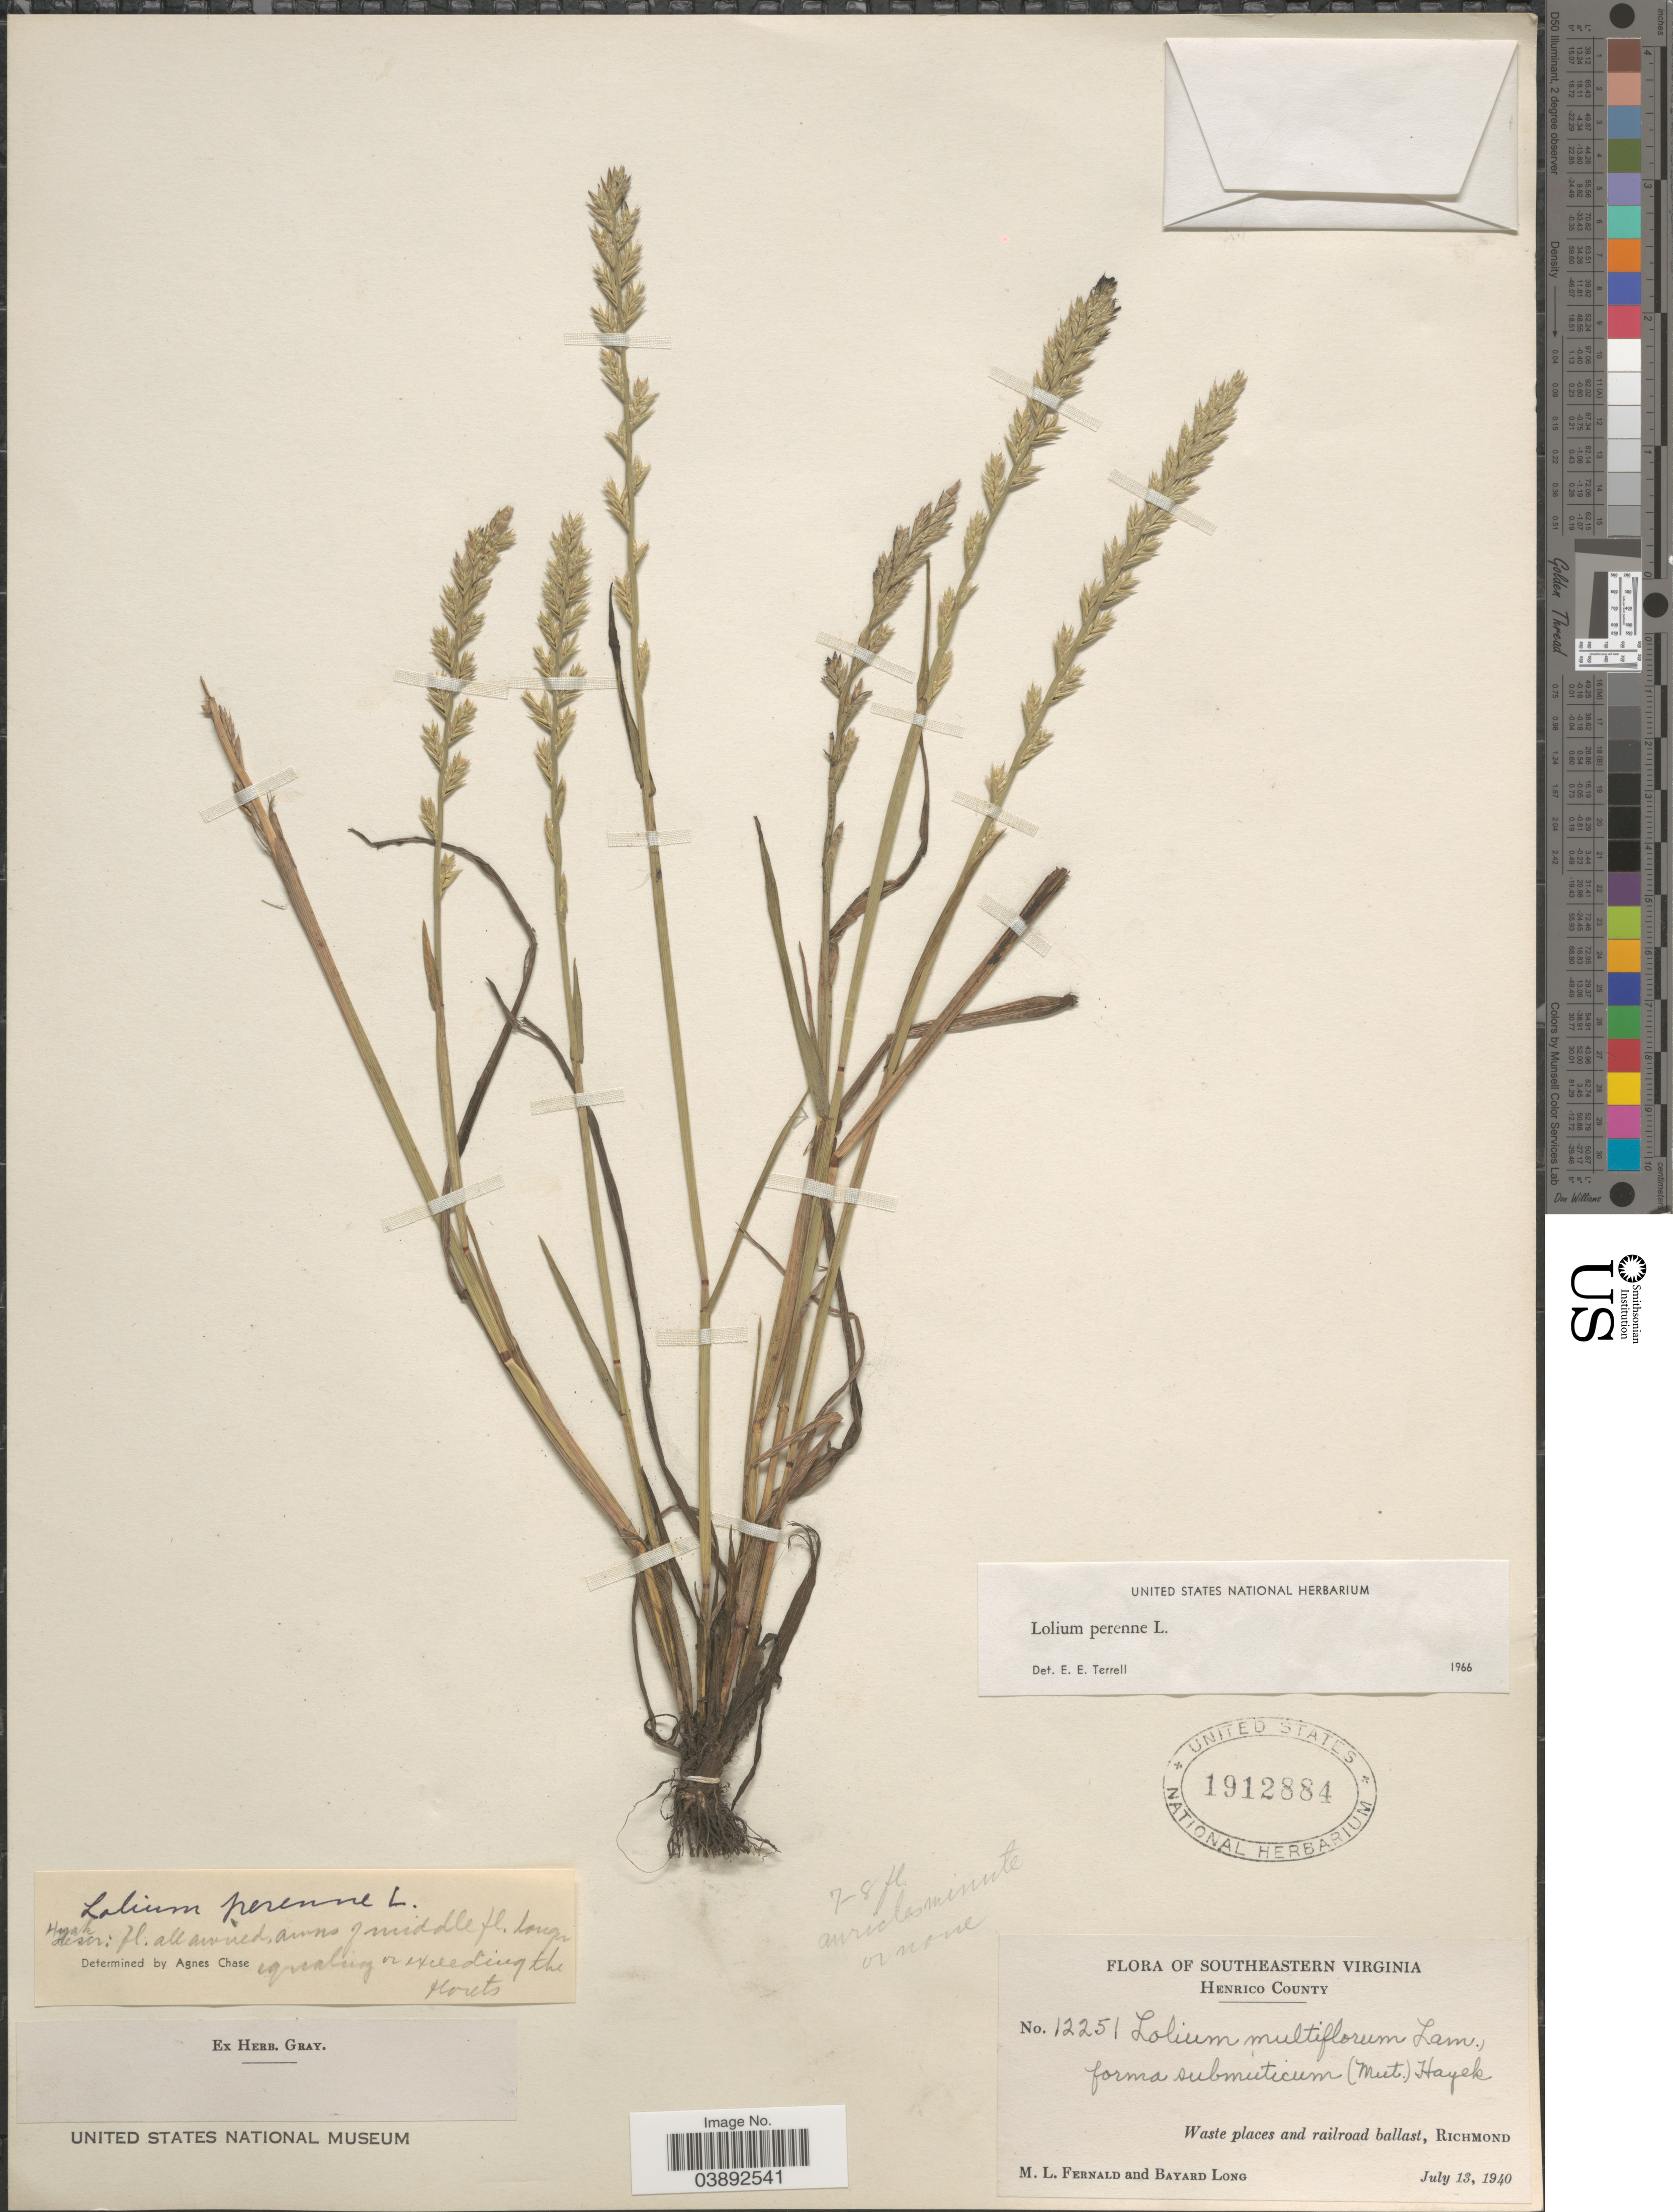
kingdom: Plantae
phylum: Tracheophyta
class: Liliopsida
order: Poales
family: Poaceae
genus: Lolium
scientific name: Lolium perenne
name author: L.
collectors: M. L. Fernald & B. Long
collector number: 12251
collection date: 1940-07-13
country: United States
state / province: Virginia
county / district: City of Richmond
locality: Southeastern Virginia. Henrico County. Richmond.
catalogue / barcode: US 1912884